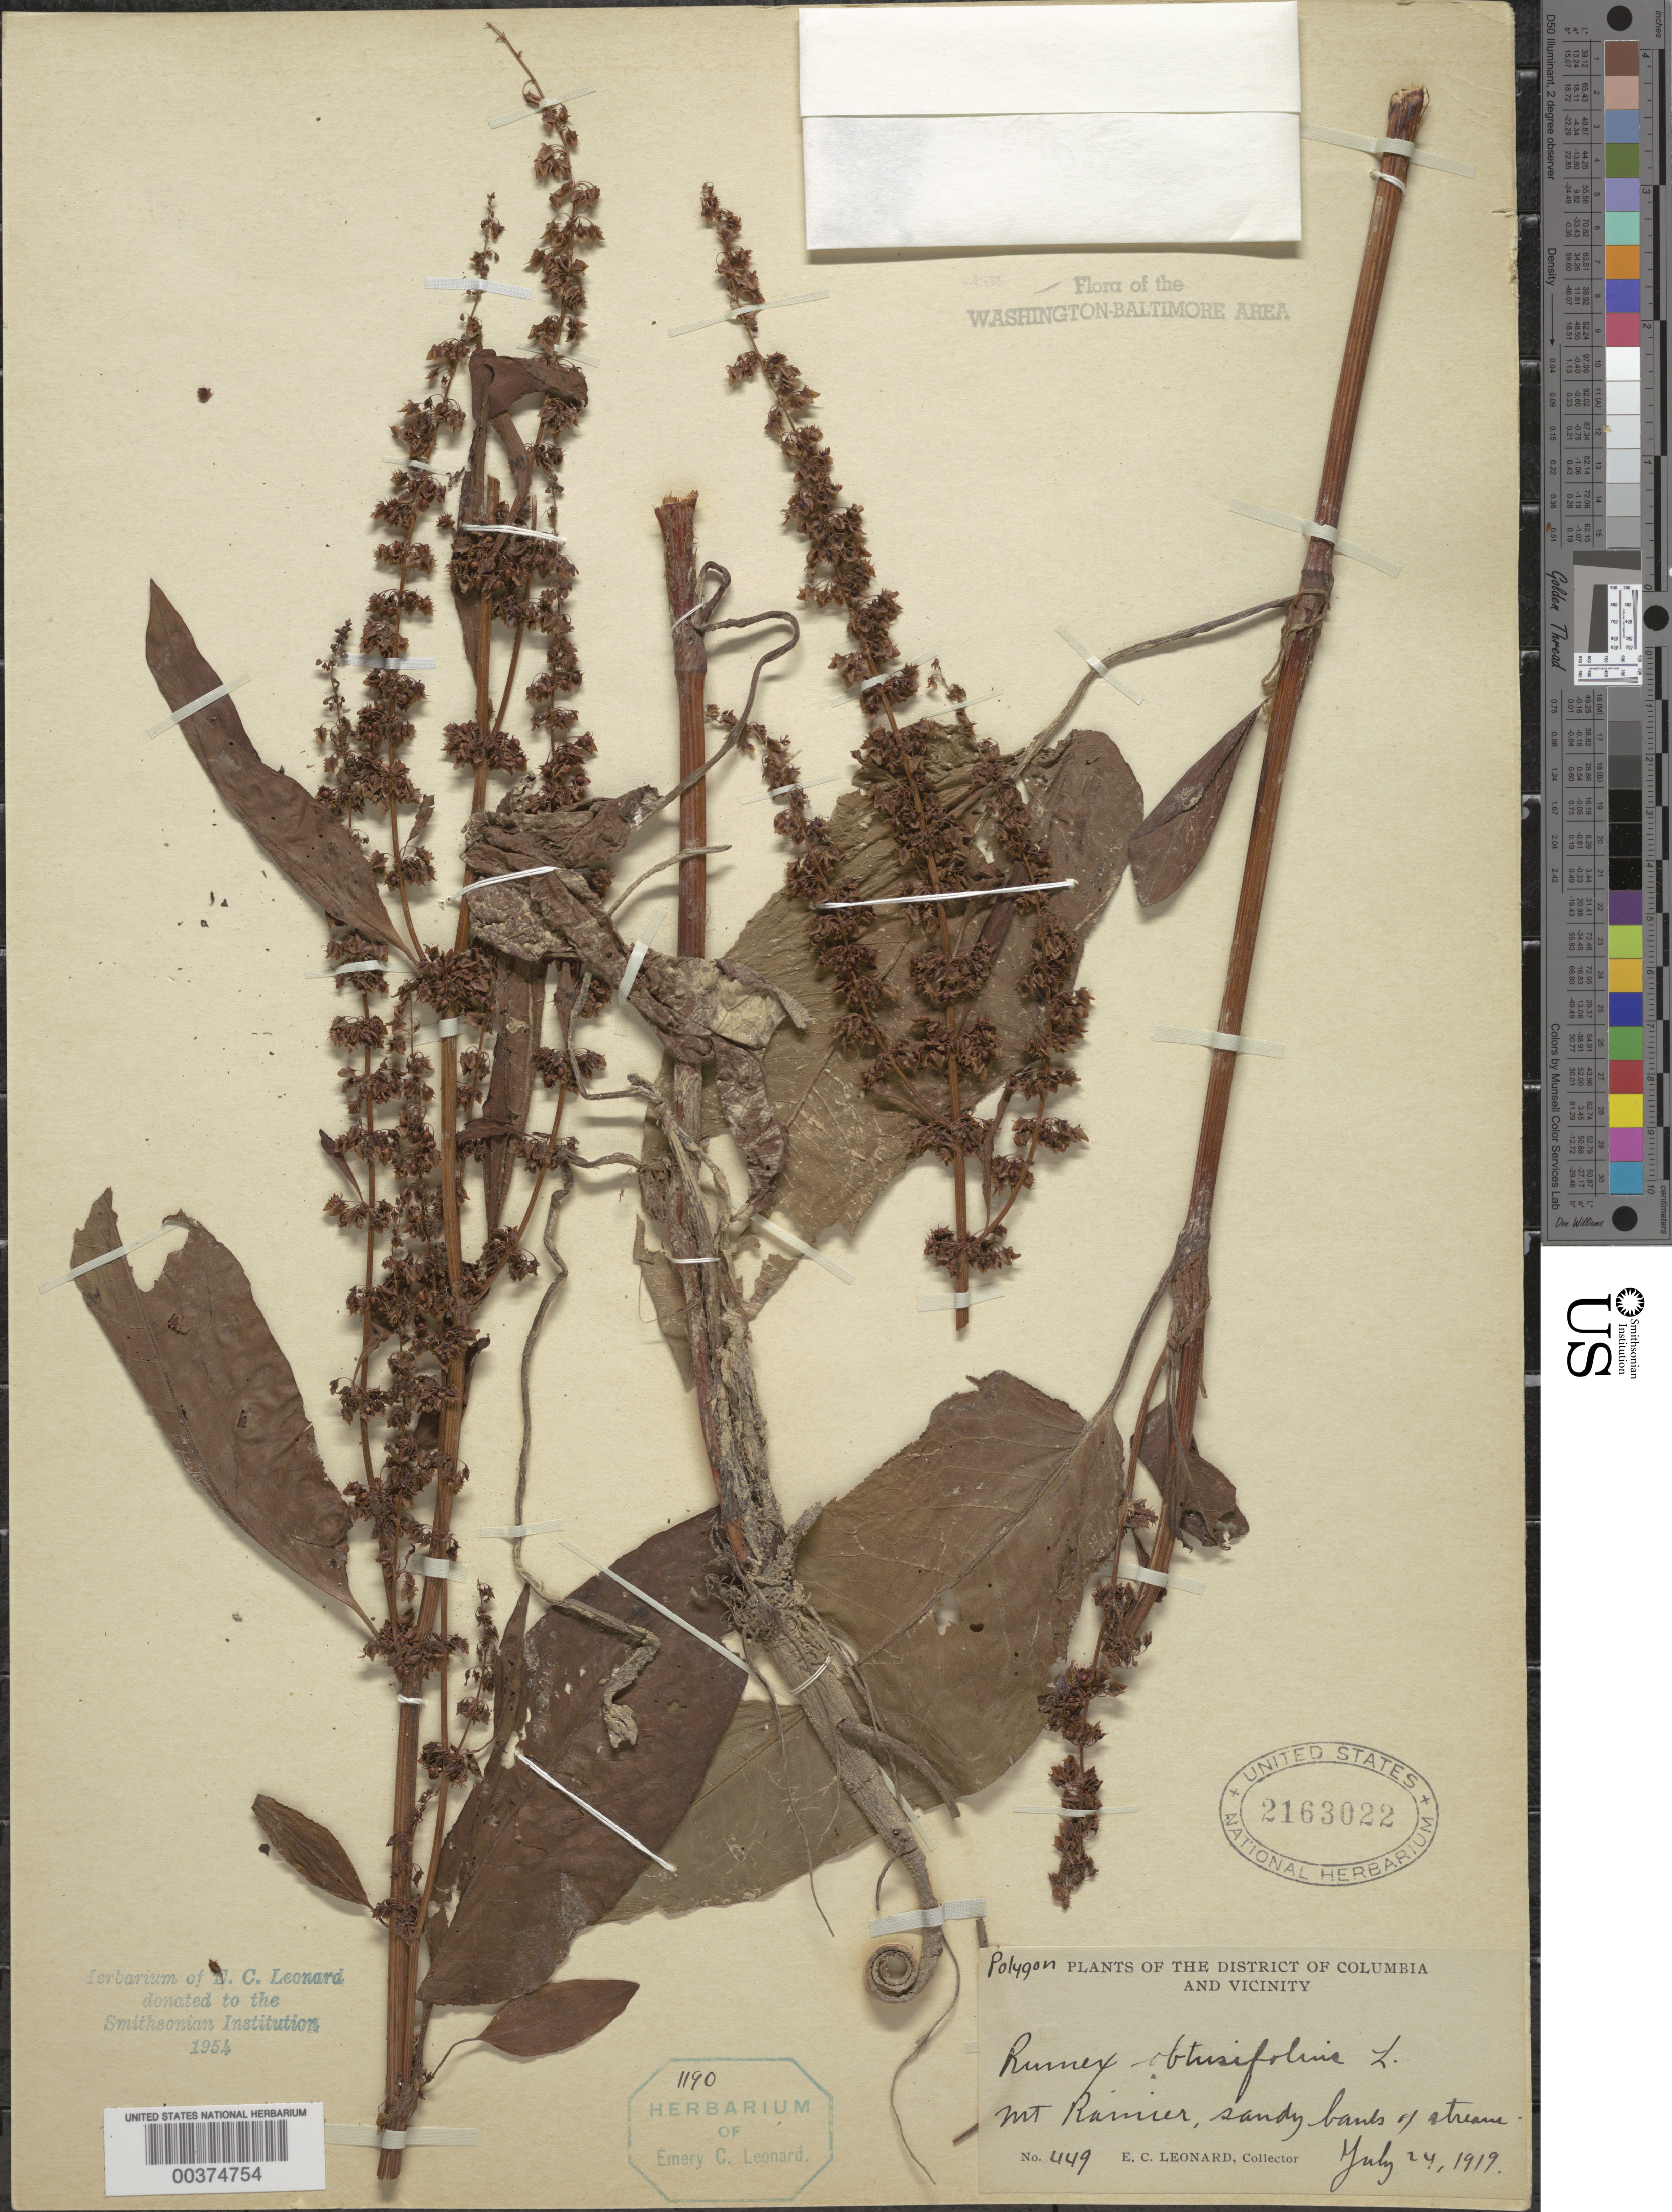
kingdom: Plantae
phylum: Tracheophyta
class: Magnoliopsida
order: Caryophyllales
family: Polygonaceae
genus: Rumex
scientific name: Rumex obtusifolius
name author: L.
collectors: E. C. Leonard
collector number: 449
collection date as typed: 24 Jul 1919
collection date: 1919-07-24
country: United States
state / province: Maryland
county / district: Prince George's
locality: Mount Rainier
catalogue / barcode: US 2163022